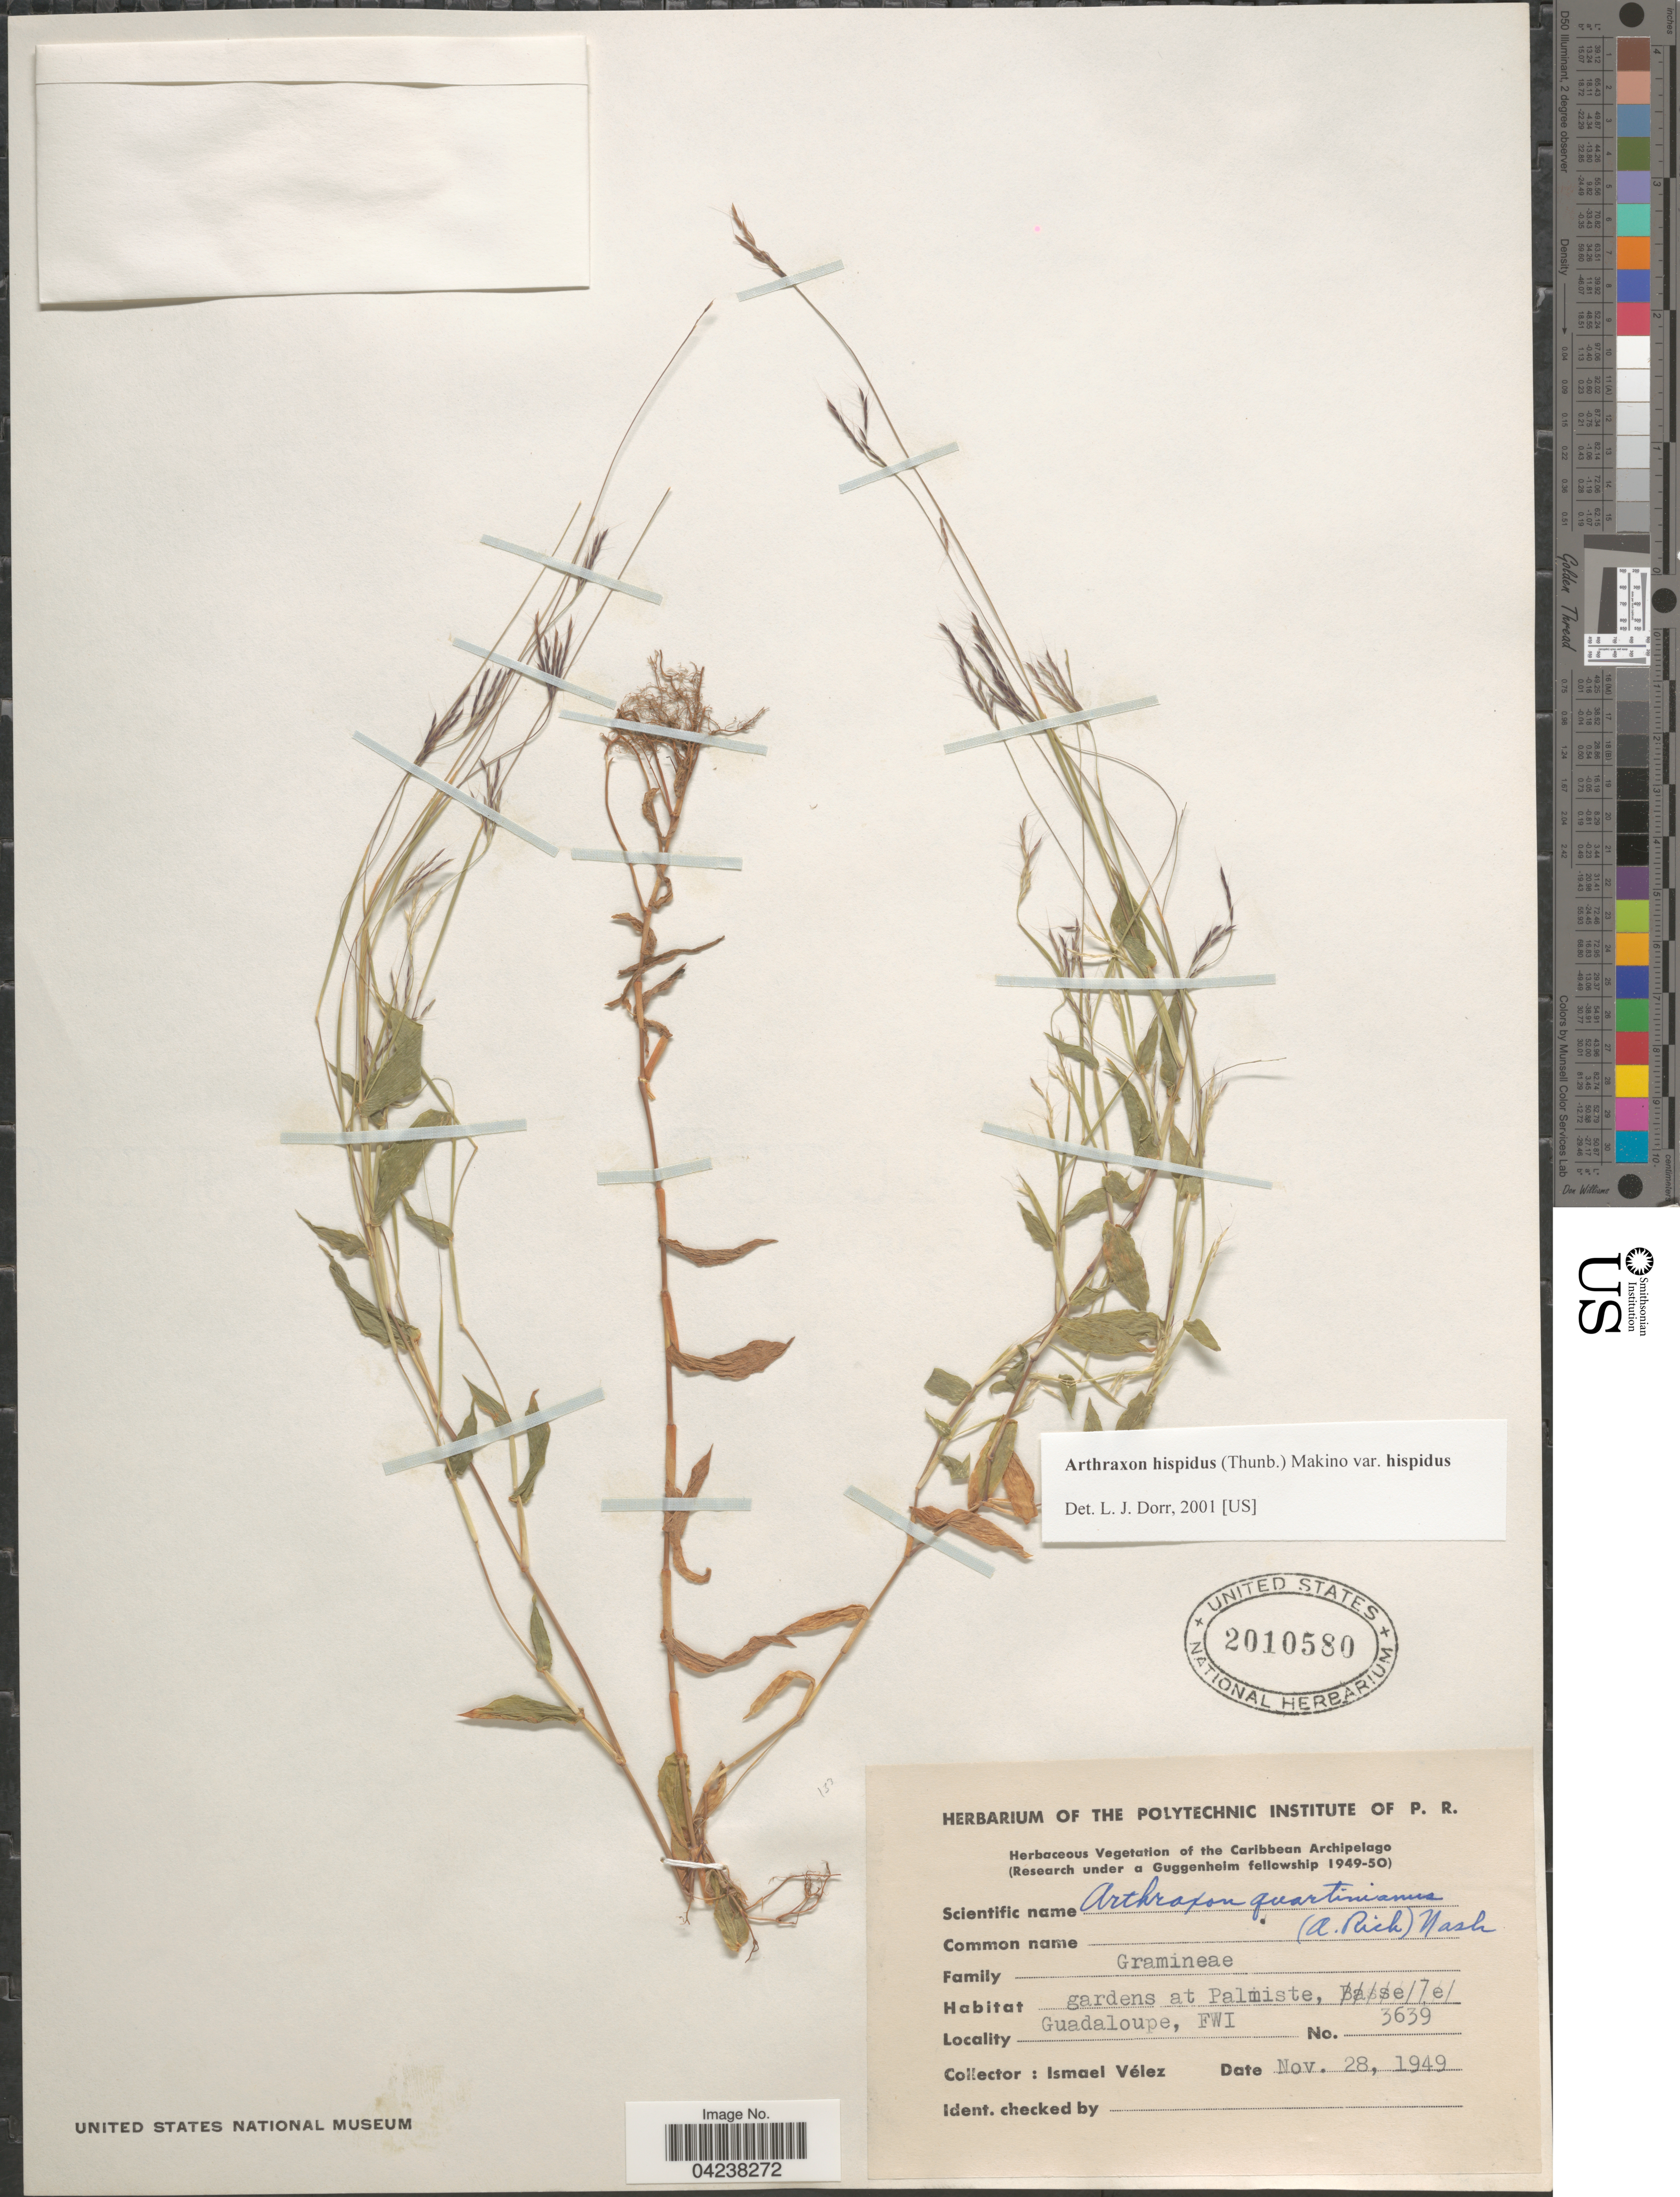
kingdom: Plantae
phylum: Tracheophyta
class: Liliopsida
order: Poales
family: Poaceae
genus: Arthraxon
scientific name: Arthraxon hispidus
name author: (Thunb.) Makino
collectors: I. Vélez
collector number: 3639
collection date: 1949-11-28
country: Guadeloupe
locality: Gardens at Palmiste. Guadaloupe, FWI.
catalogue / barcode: US 2010580